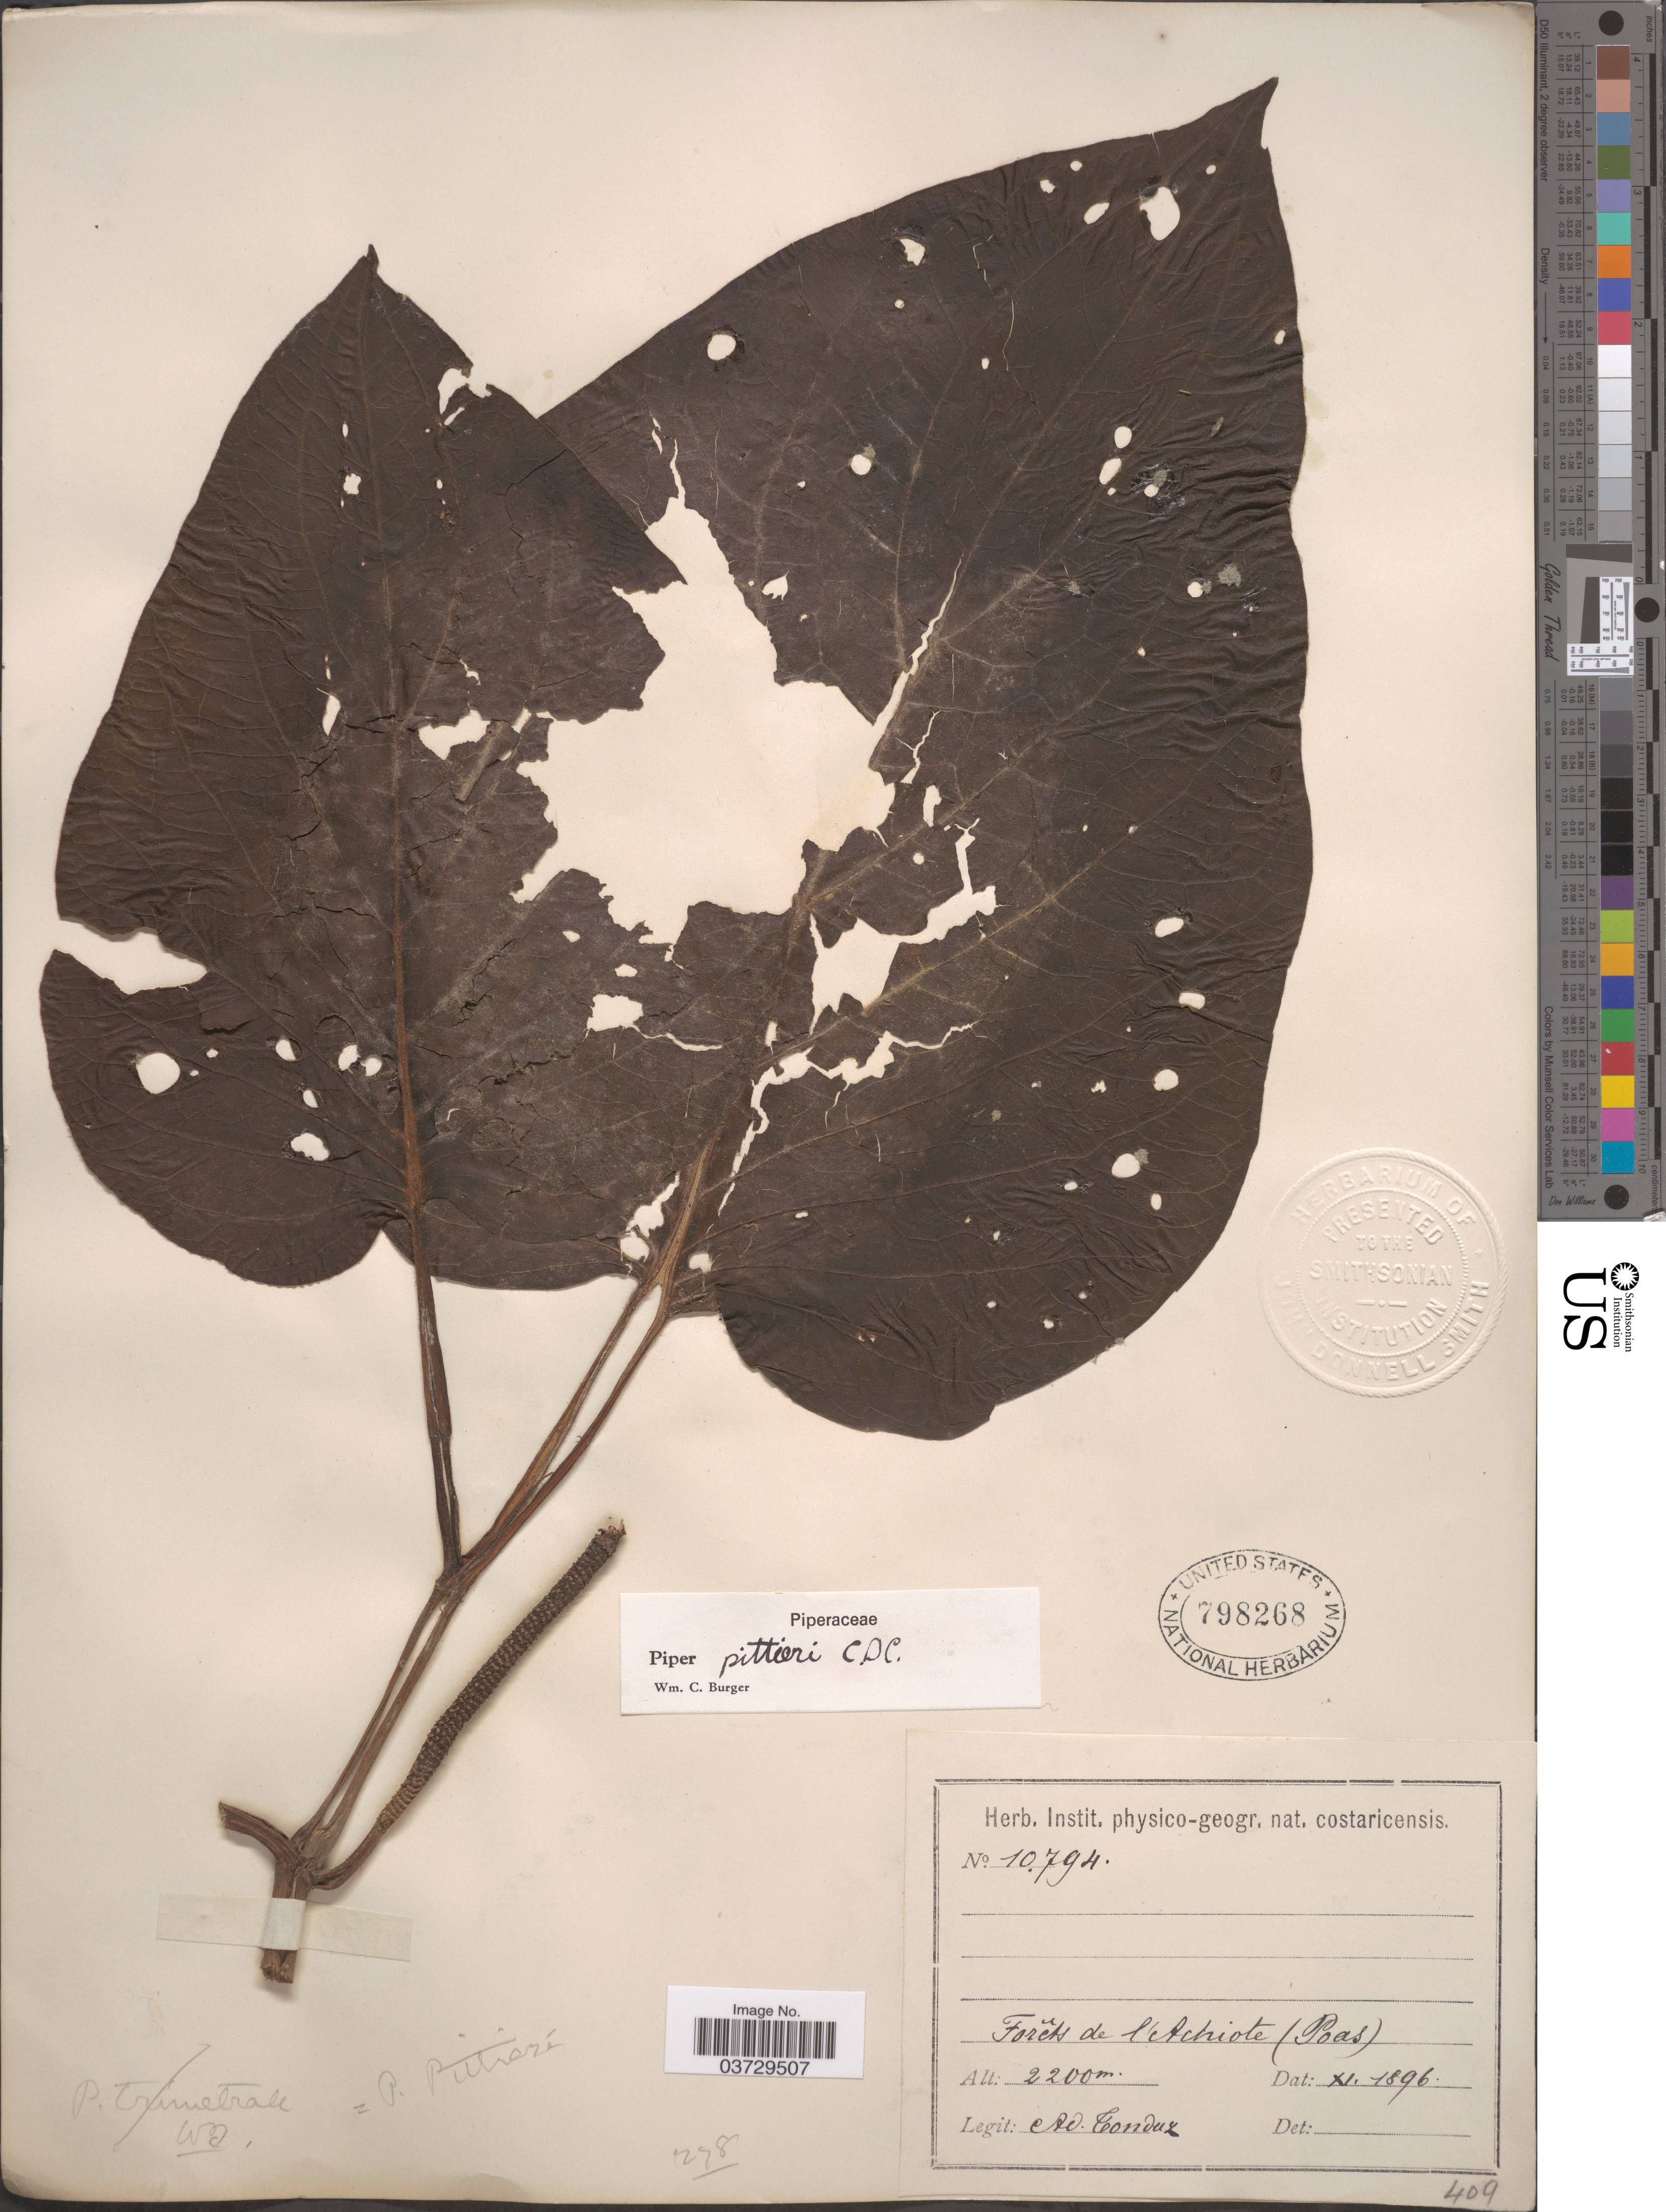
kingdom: Plantae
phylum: Tracheophyta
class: Magnoliopsida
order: Piperales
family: Piperaceae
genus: Piper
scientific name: Piper pittieri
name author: C. DC.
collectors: A. Tonduz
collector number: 10794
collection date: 1896-11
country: Costa Rica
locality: Forêts de l'Achiote (Poas).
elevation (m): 2200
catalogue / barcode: US 798268